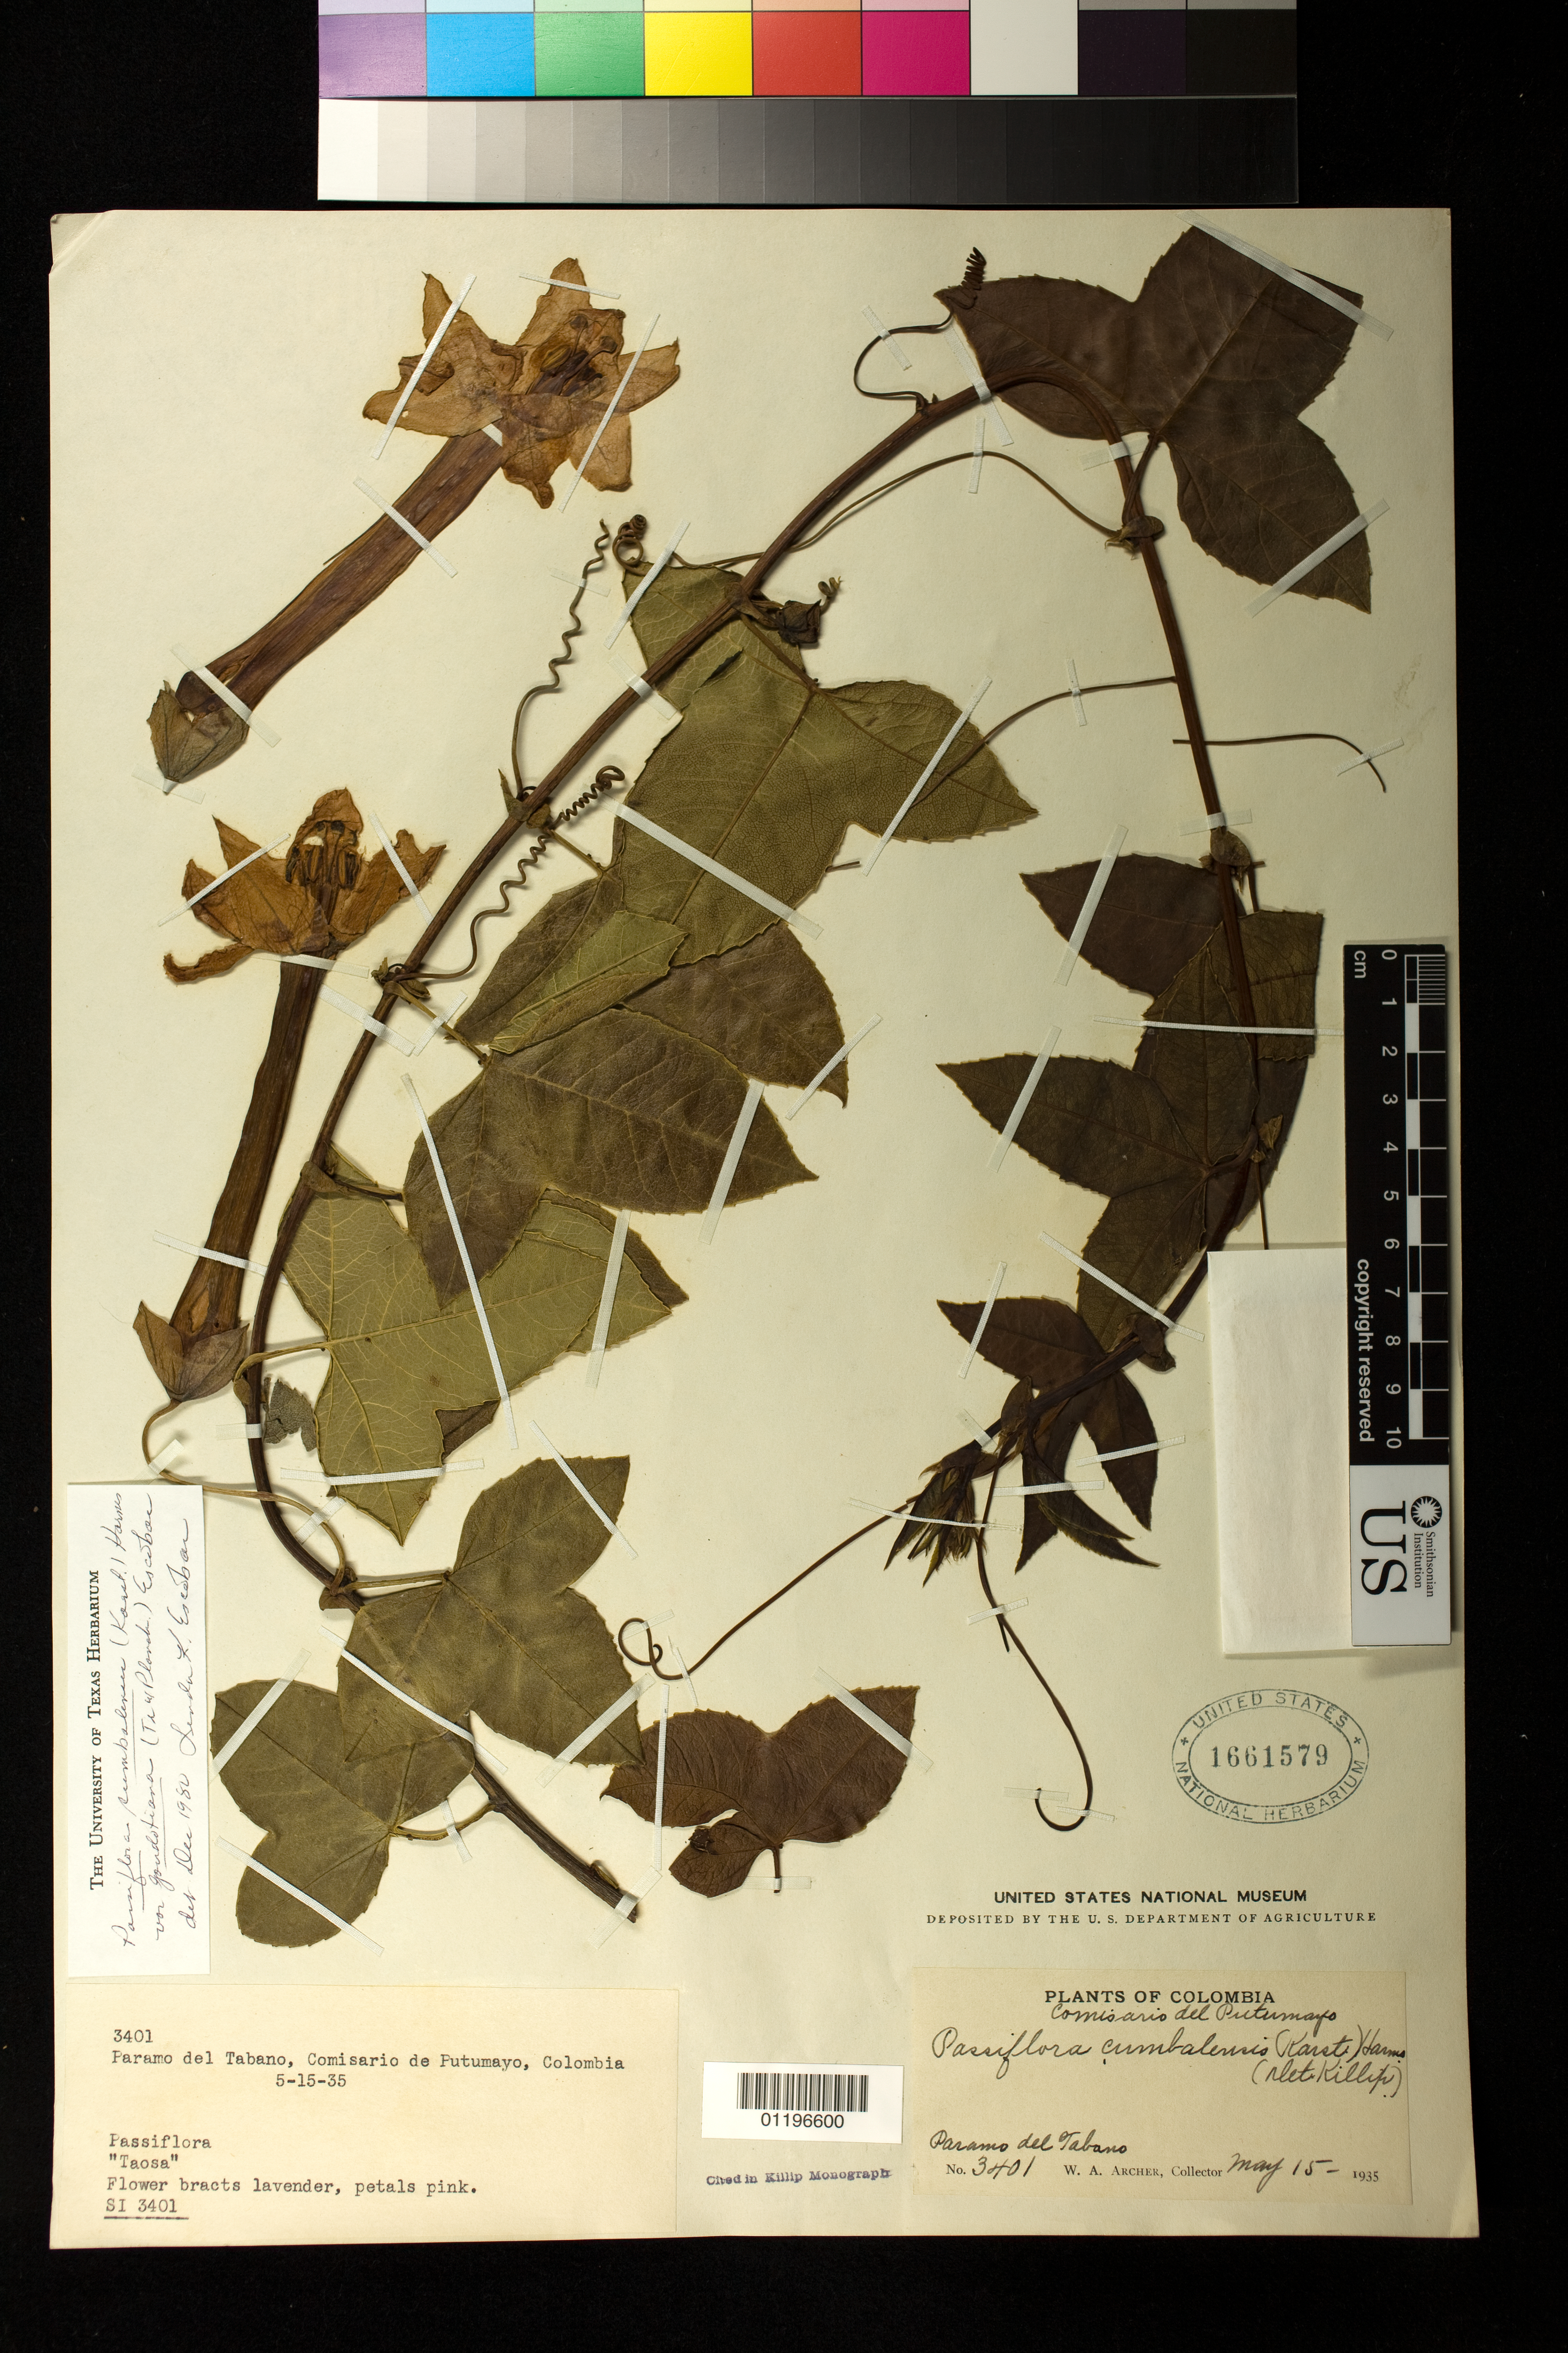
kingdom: Plantae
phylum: Tracheophyta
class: Magnoliopsida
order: Malpighiales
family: Passifloraceae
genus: Passiflora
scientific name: Passiflora cumbalensis var. goudotiana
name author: (Triana & Planch.) L.K. Escobar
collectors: W. A. Archer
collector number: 3401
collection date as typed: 15 May 1935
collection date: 1935-05-15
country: Colombia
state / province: Putumayo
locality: Comisario del Putumayo, Paramo del Tabano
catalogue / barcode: US 1661579